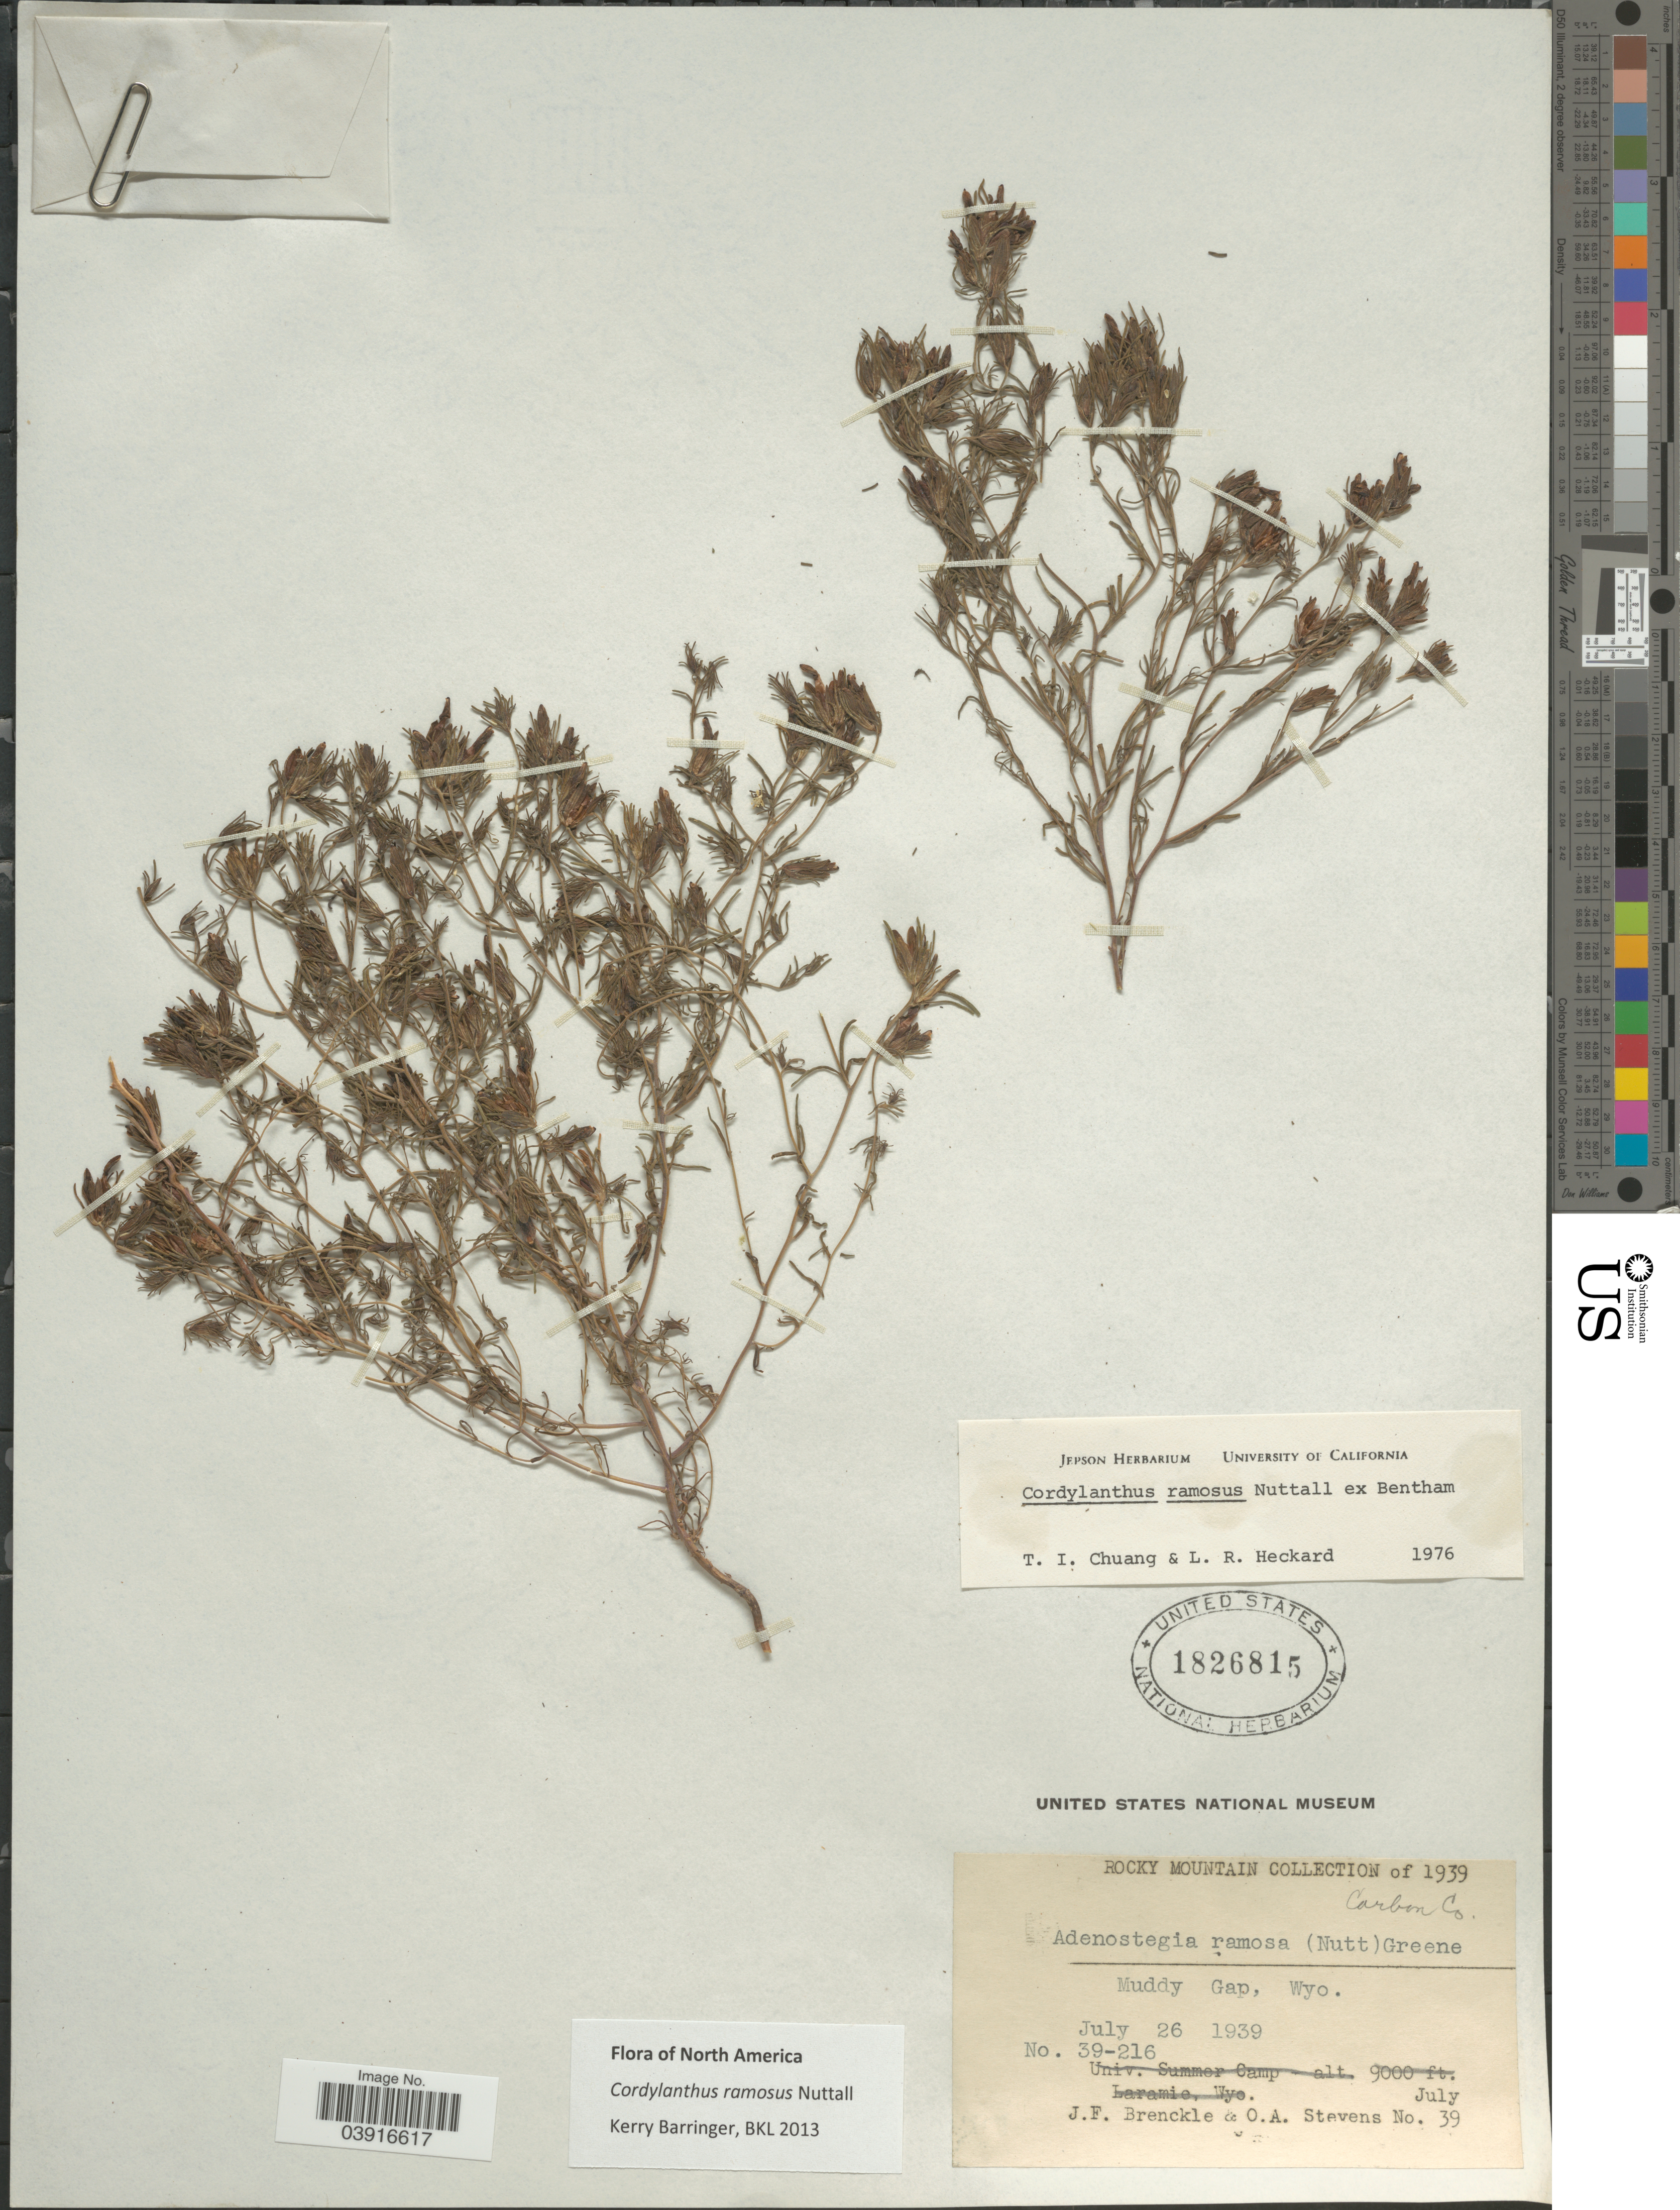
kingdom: Plantae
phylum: Tracheophyta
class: Magnoliopsida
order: Lamiales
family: Orobanchaceae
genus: Cordylanthus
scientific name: Cordylanthus ramosus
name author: Nutt. ex Benth.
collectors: J. Brenckle & O. A. Stevens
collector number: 39-216?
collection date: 1939-07-26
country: United States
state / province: Wyoming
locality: Carbon Co. Muddy Gap.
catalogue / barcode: US 1826815